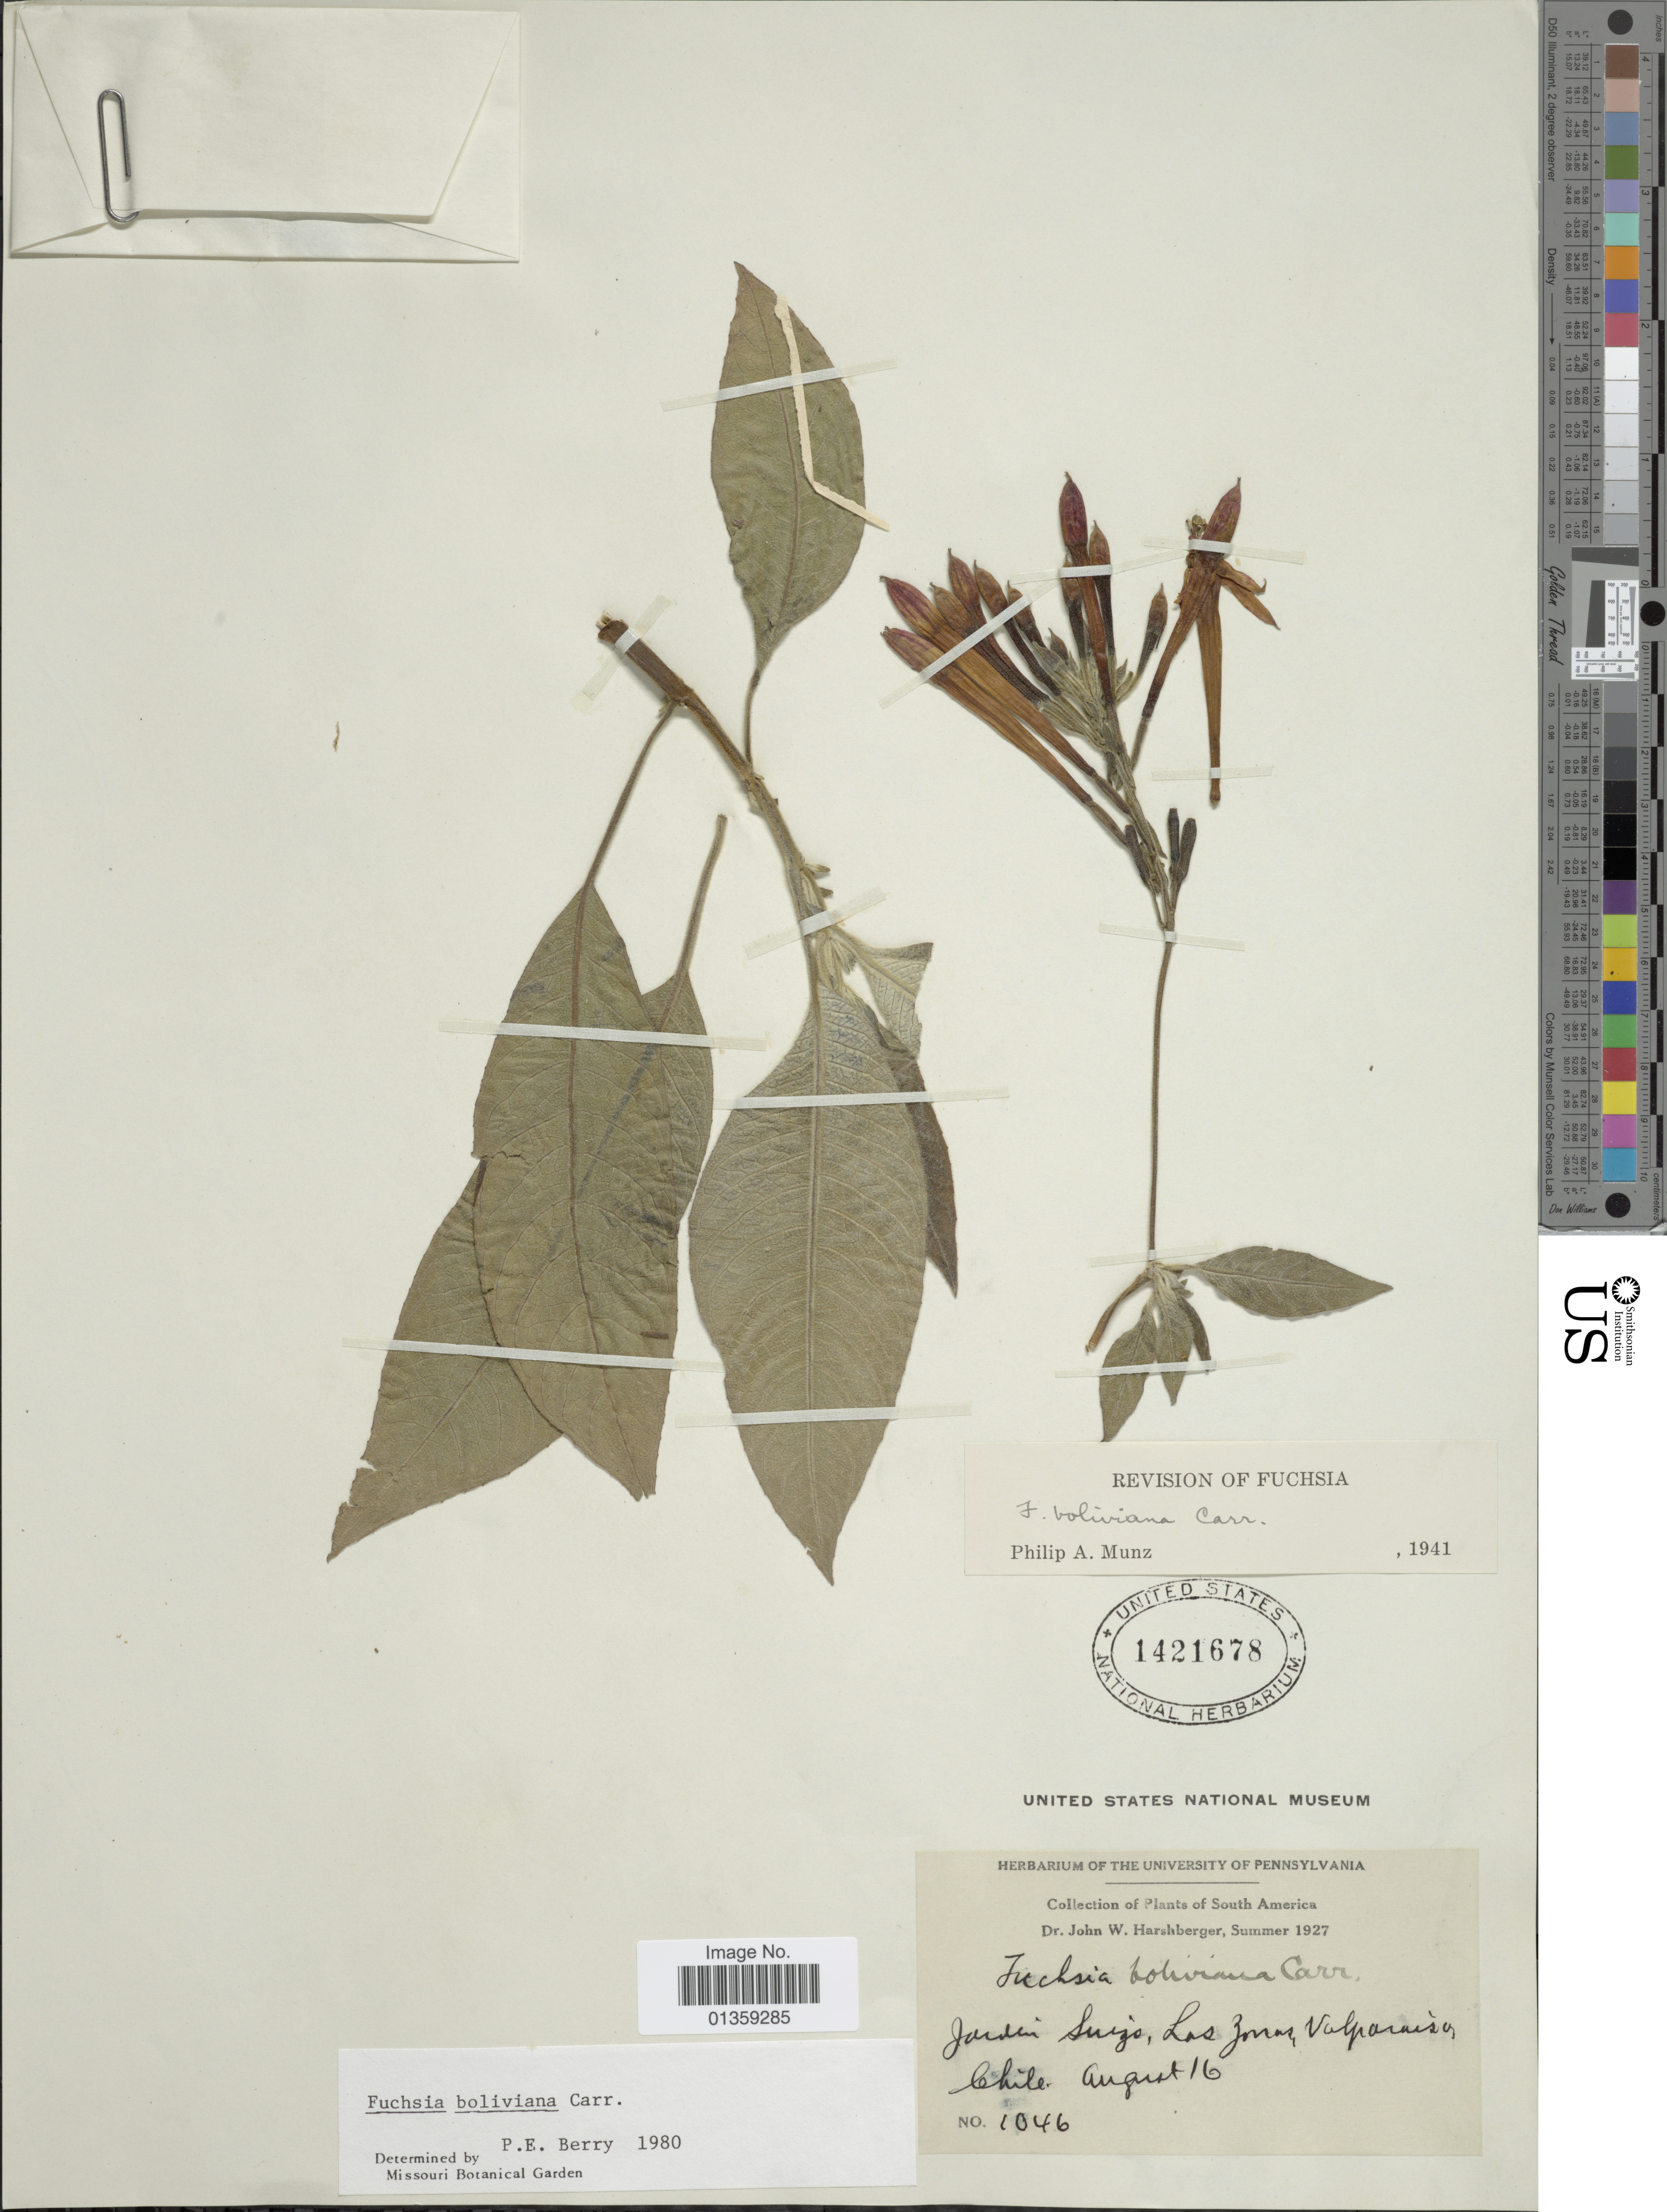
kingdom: Plantae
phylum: Tracheophyta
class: Magnoliopsida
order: Myrtales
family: Onagraceae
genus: Fuchsia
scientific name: Fuchsia boliviana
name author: Carrière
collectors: J. W. Harshberger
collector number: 1046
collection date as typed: Summer 1927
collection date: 1927-08-16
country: Chile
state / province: Valparaiso (V)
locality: Jardin Suizo, Las Zonas.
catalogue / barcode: US 1421678